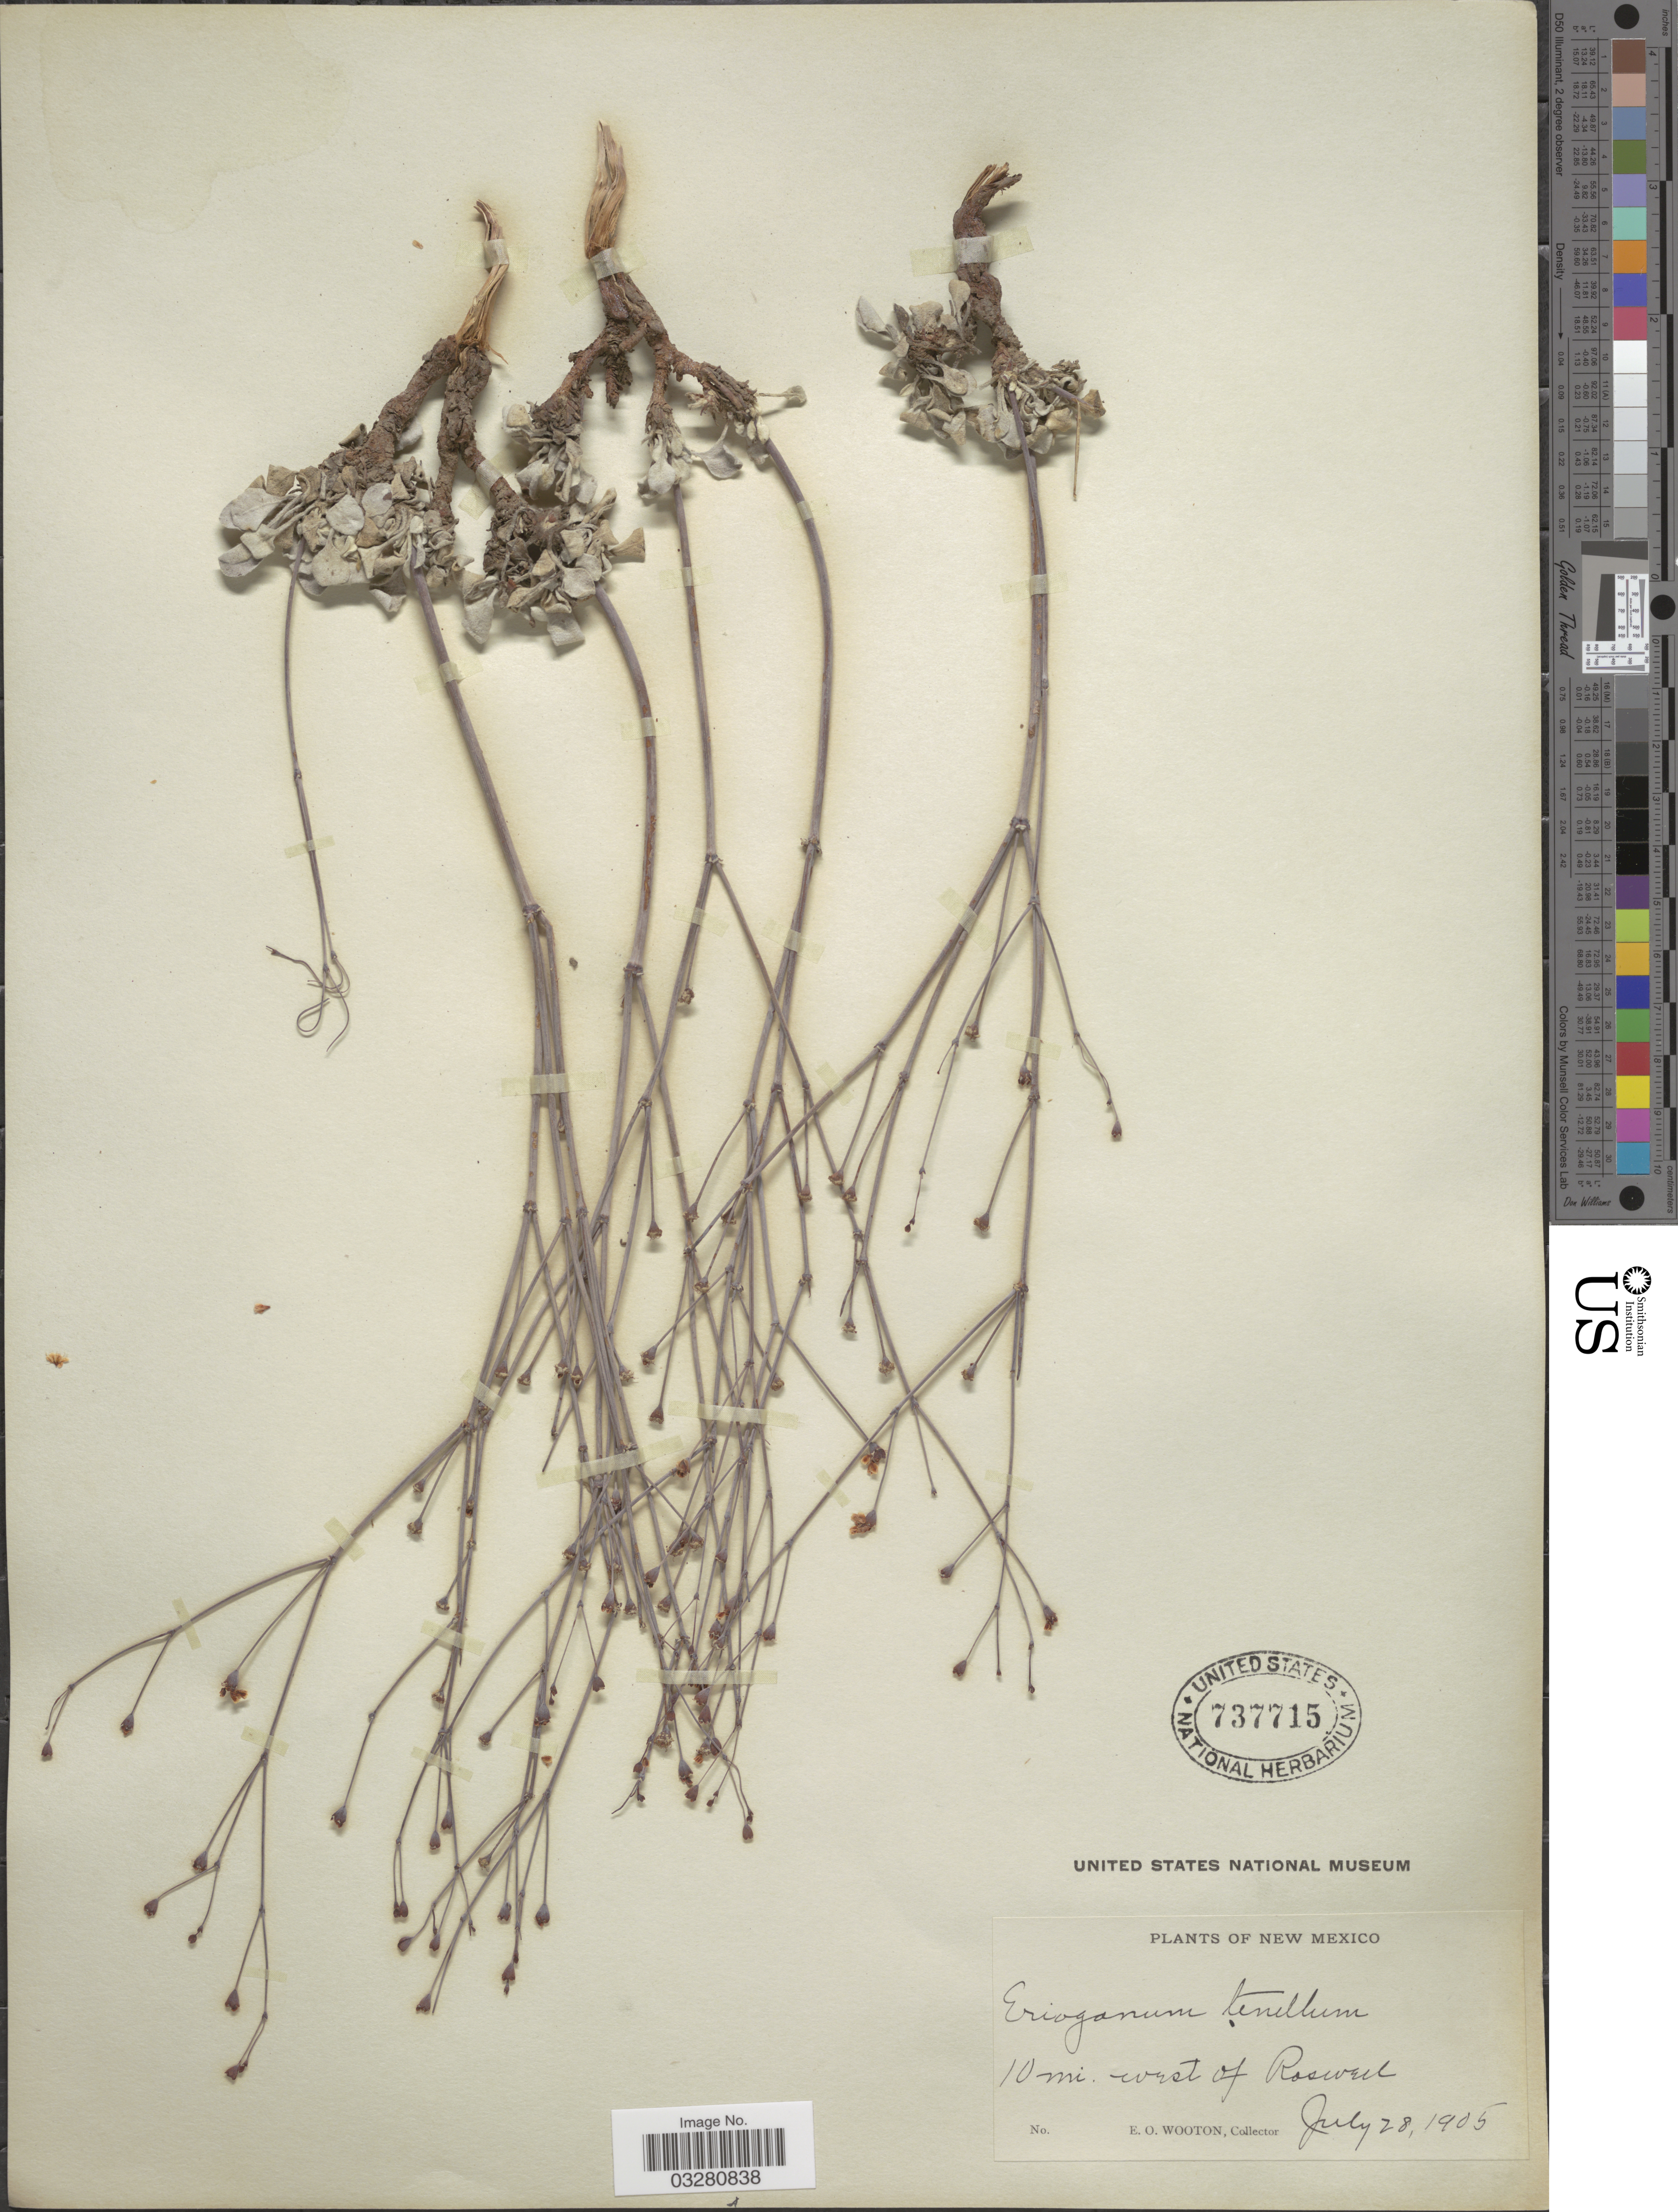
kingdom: Plantae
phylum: Tracheophyta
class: Magnoliopsida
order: Caryophyllales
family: Polygonaceae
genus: Eriogonum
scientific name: Eriogonum tenellum var. tenellum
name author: Torr.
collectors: E. O. Wooton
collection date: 1905-07-28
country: United States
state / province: New Mexico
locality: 10 mi. west of Roswell.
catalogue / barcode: US 737715